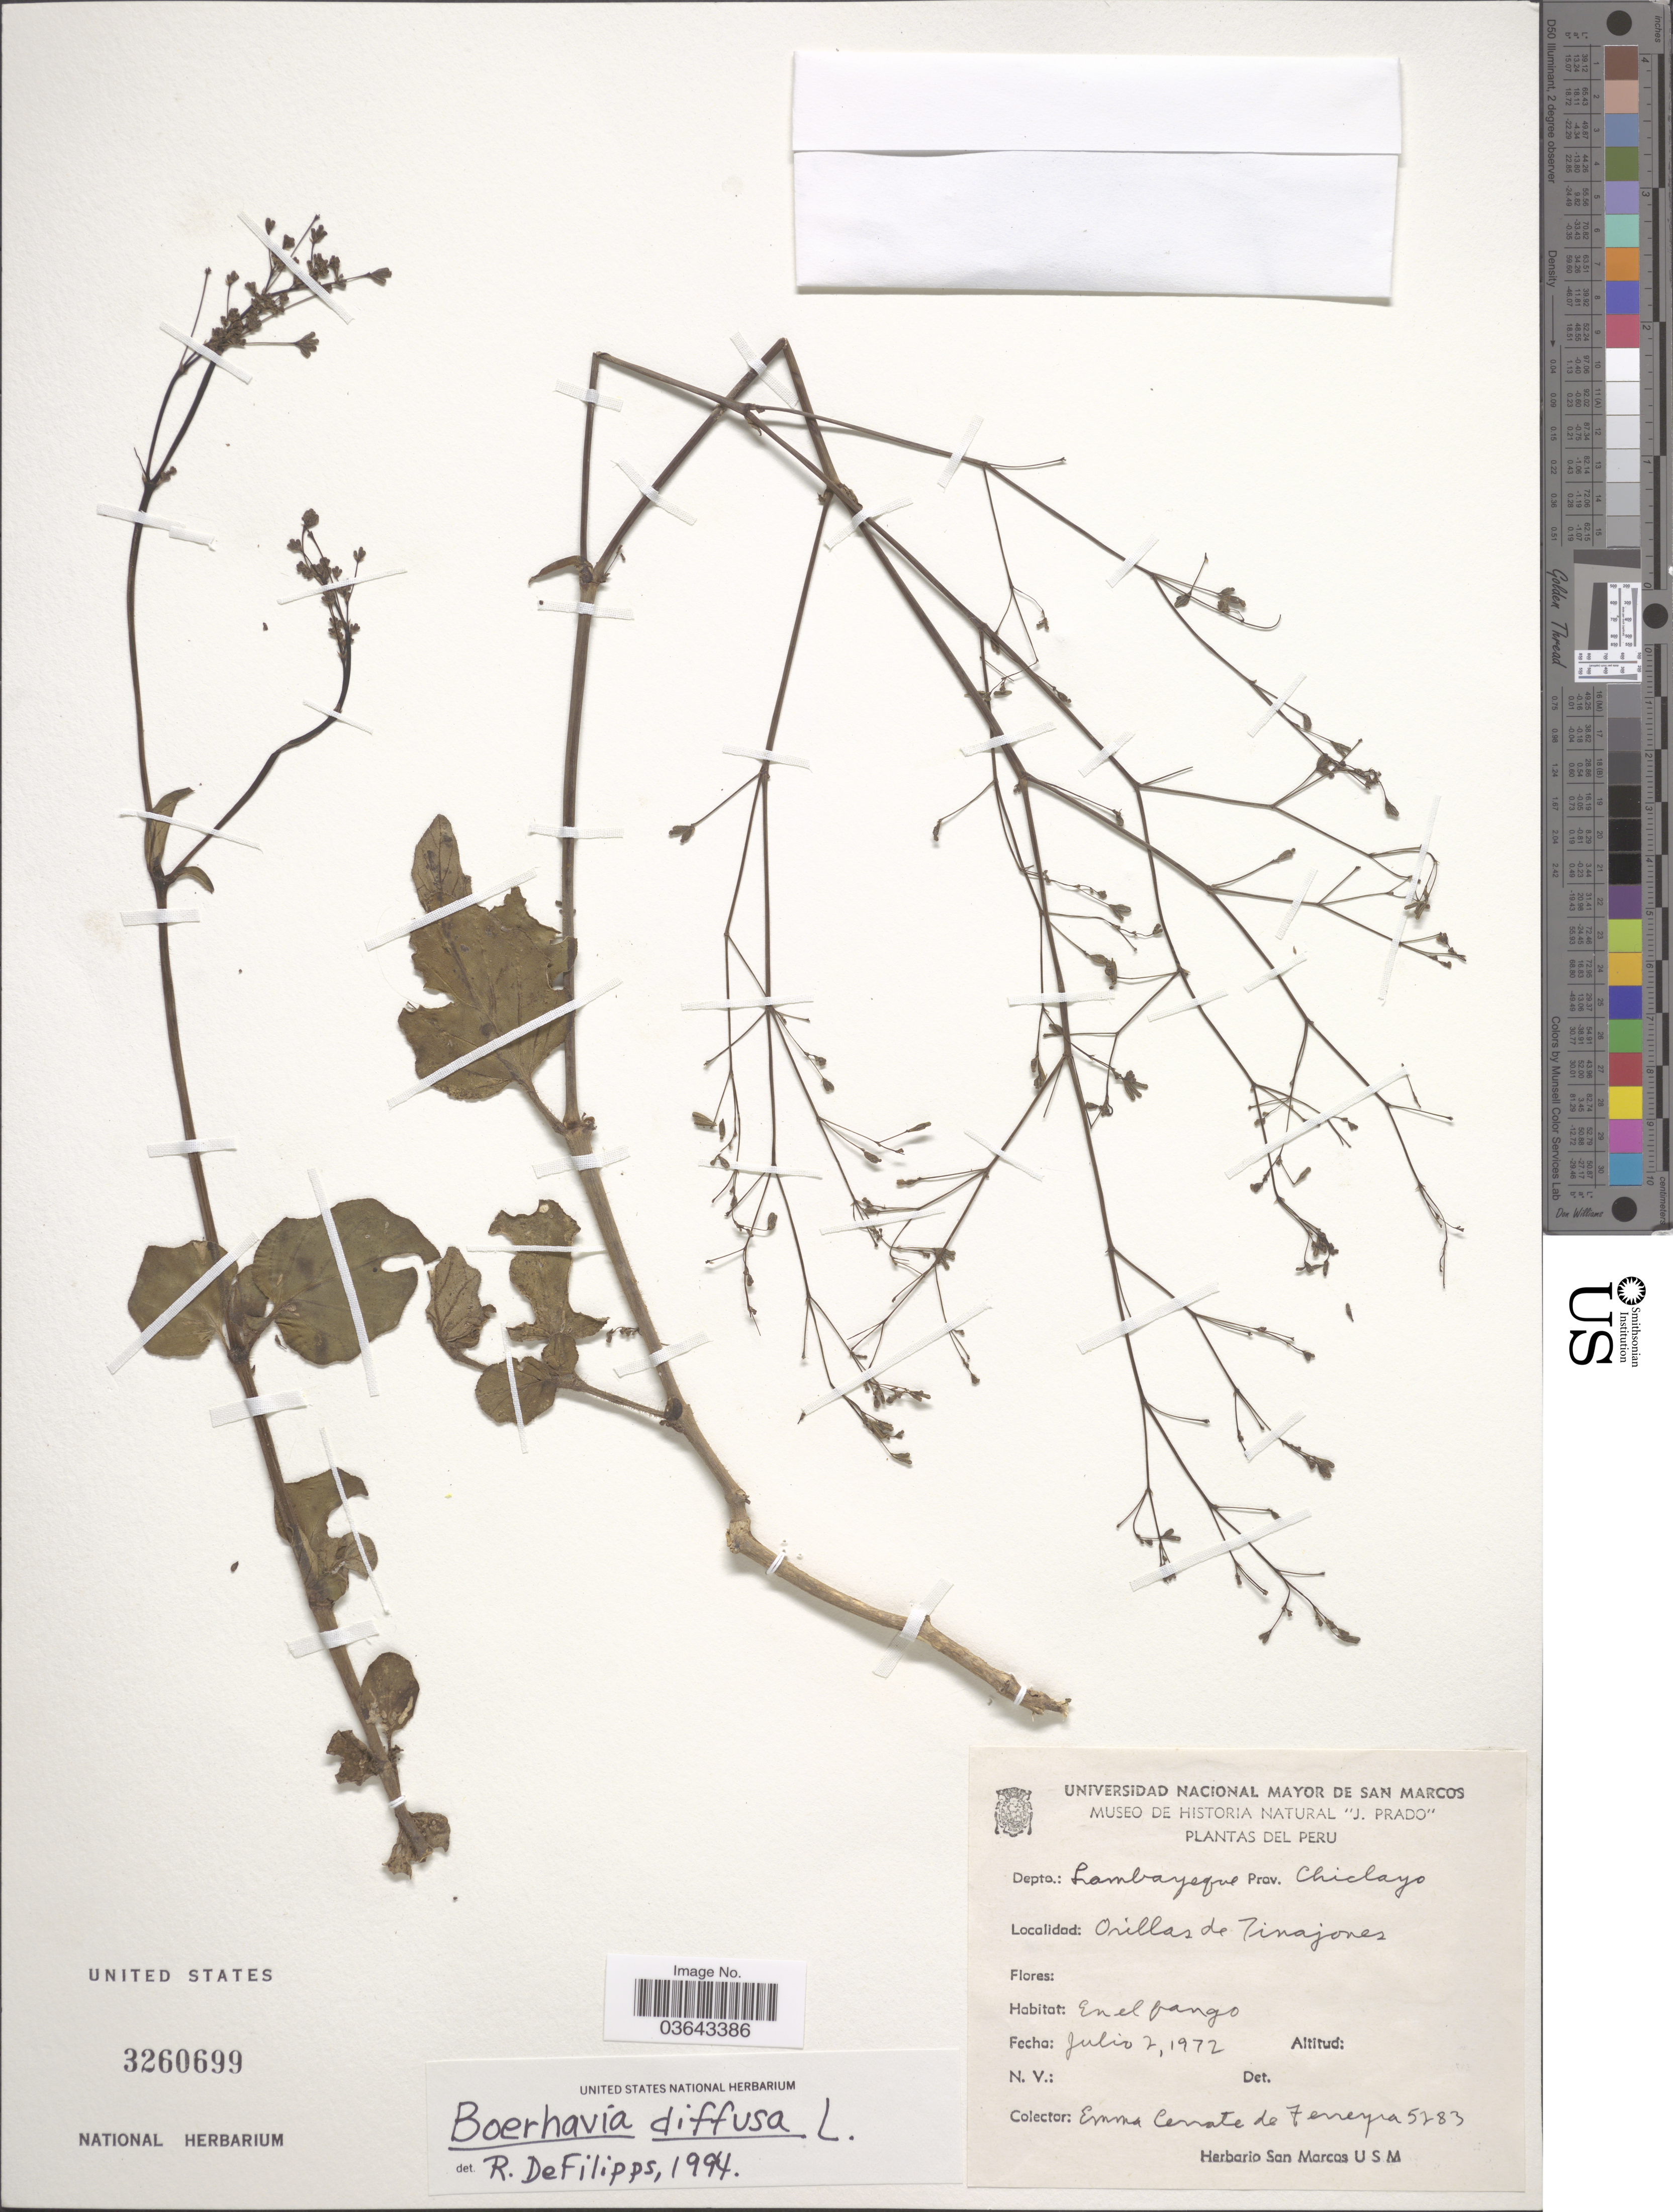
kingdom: Plantae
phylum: Tracheophyta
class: Magnoliopsida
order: Caryophyllales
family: Nyctaginaceae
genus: Boerhavia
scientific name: Boerhavia diffusa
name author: L.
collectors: E. Cerrate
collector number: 5283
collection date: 1972-07-02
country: Peru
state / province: Lambayeque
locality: Depto.: Lambayeque. Prov. Chiclayp. Orillas de Tinajones.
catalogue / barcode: US 3260699